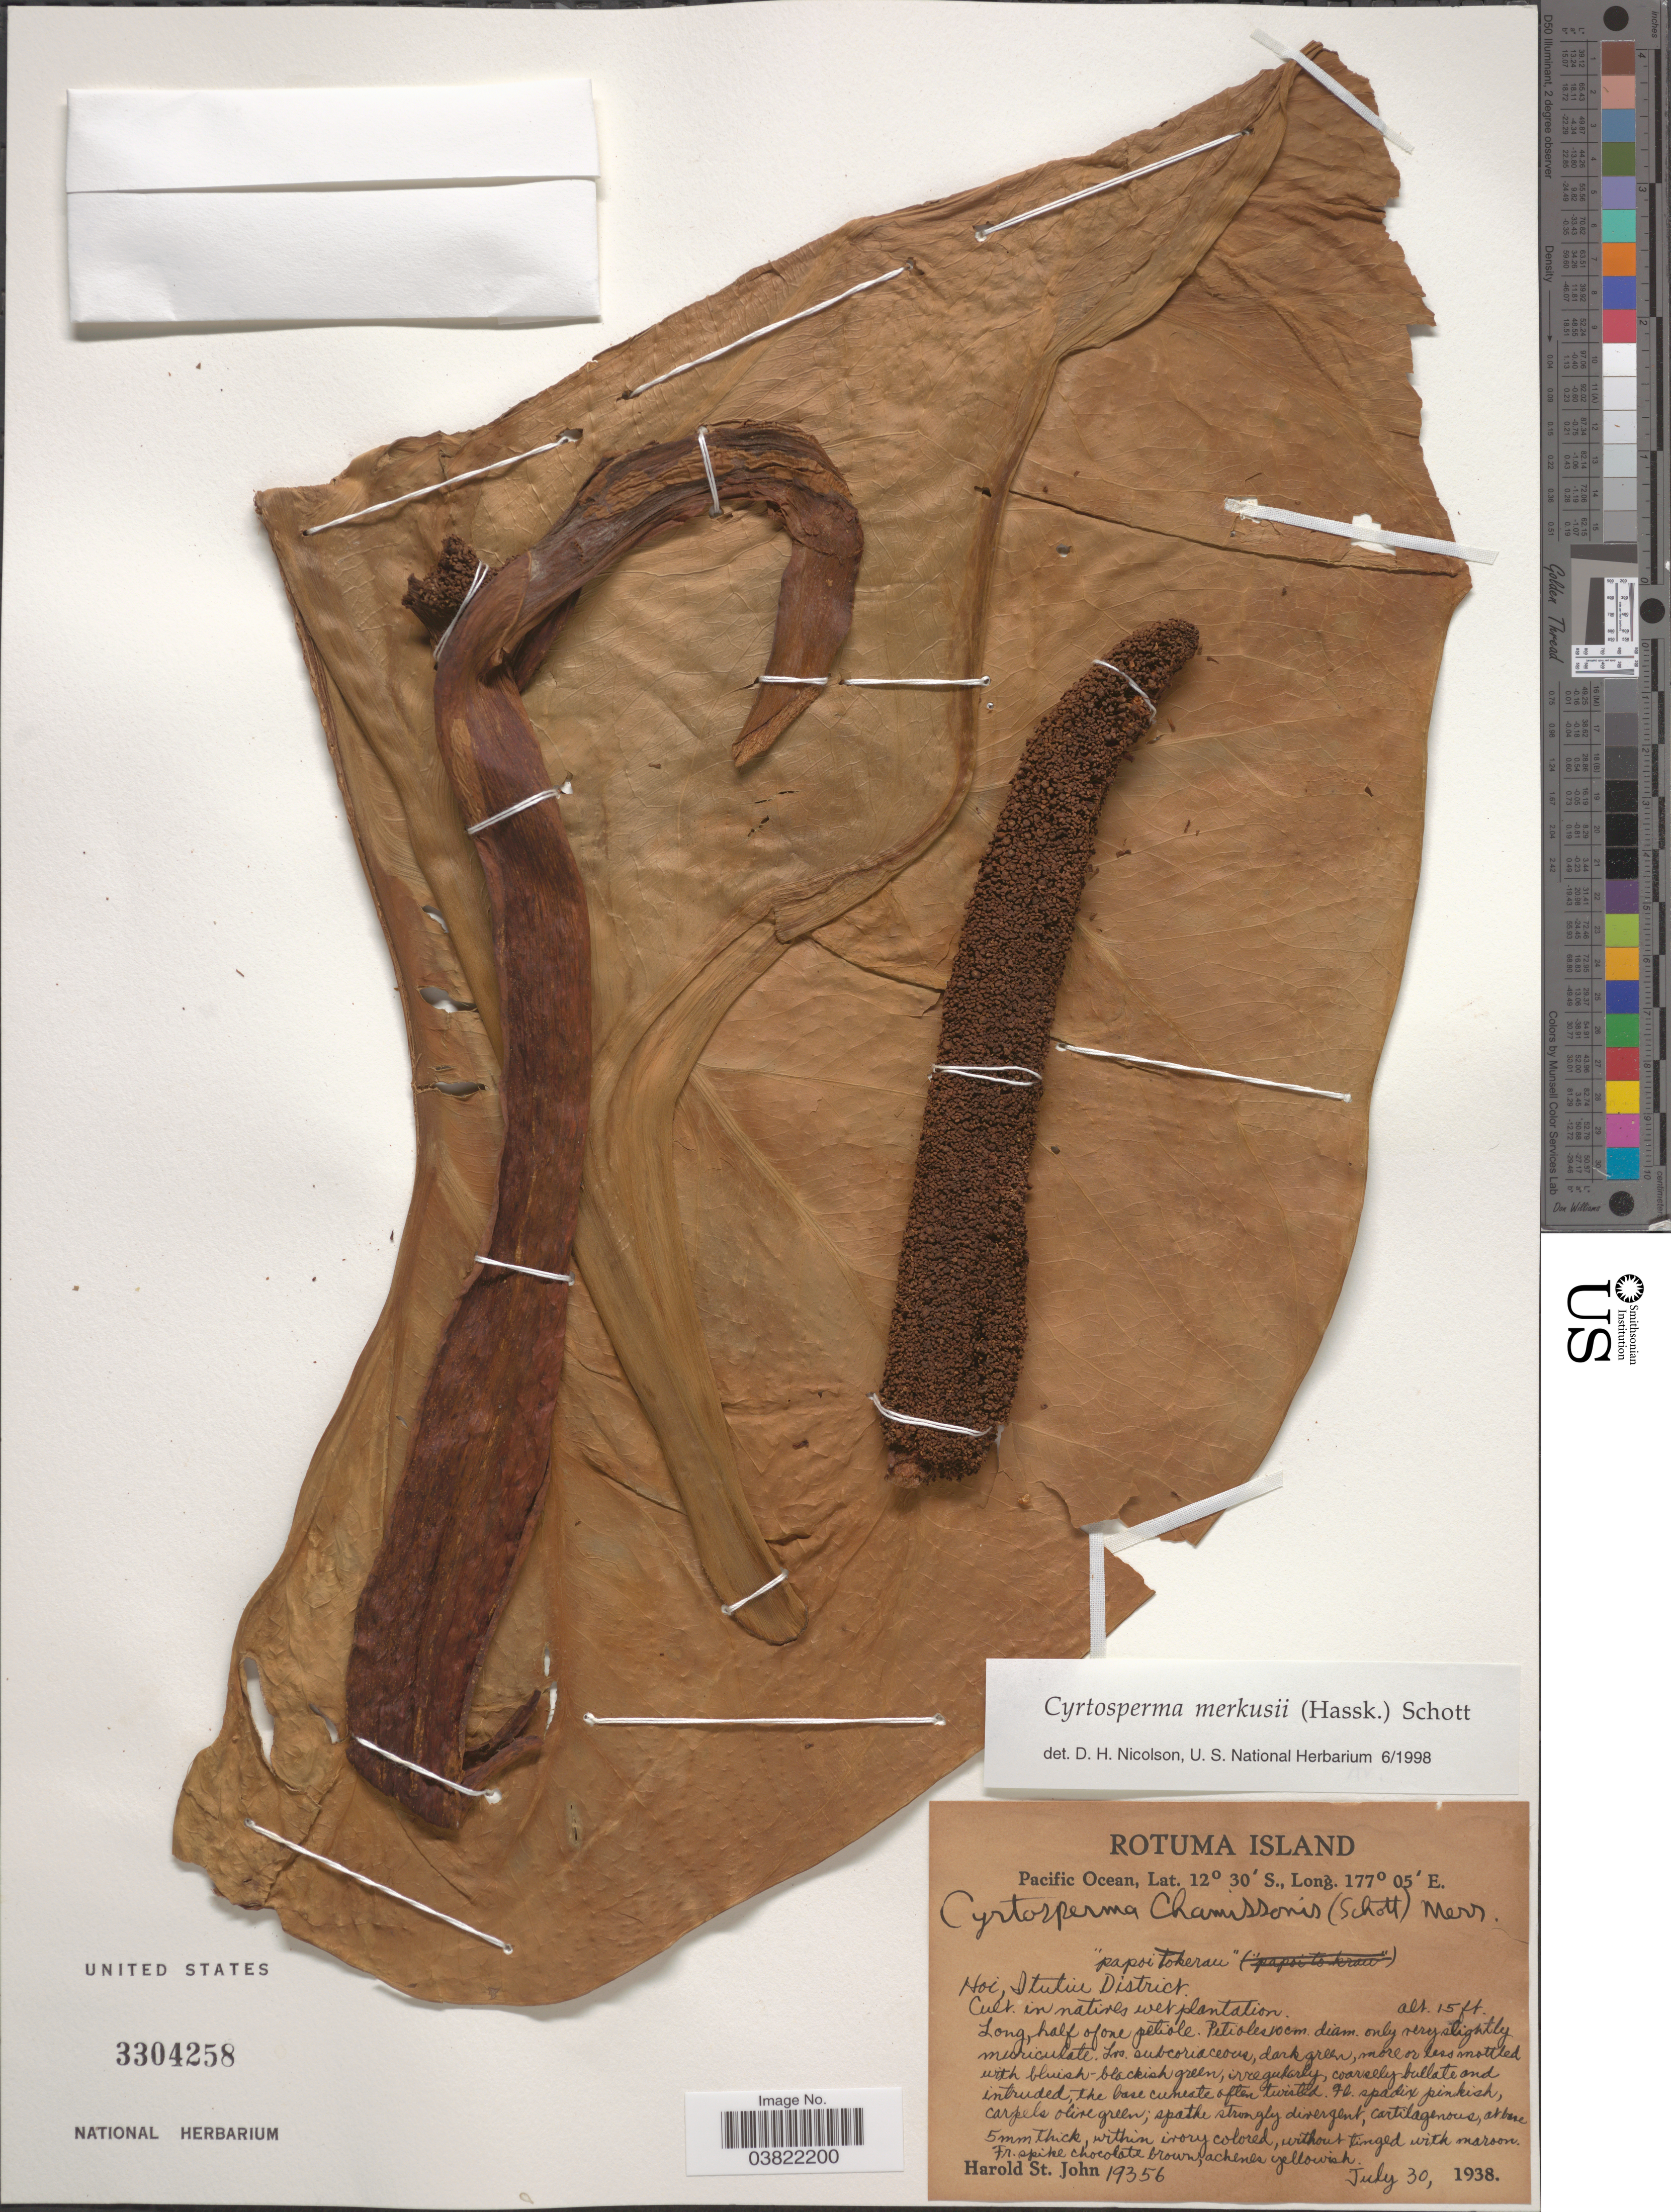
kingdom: Plantae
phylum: Tracheophyta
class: Liliopsida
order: Alismatales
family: Araceae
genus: Cyrtosperma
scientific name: Cyrtosperma merkusii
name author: (Hassk.) Schott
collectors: H. St. John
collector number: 19356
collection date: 1938-07-30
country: Fiji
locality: Rotuma Island. Pacific Ocean. Hoi, Itutiu District.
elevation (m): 5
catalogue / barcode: US 3304258